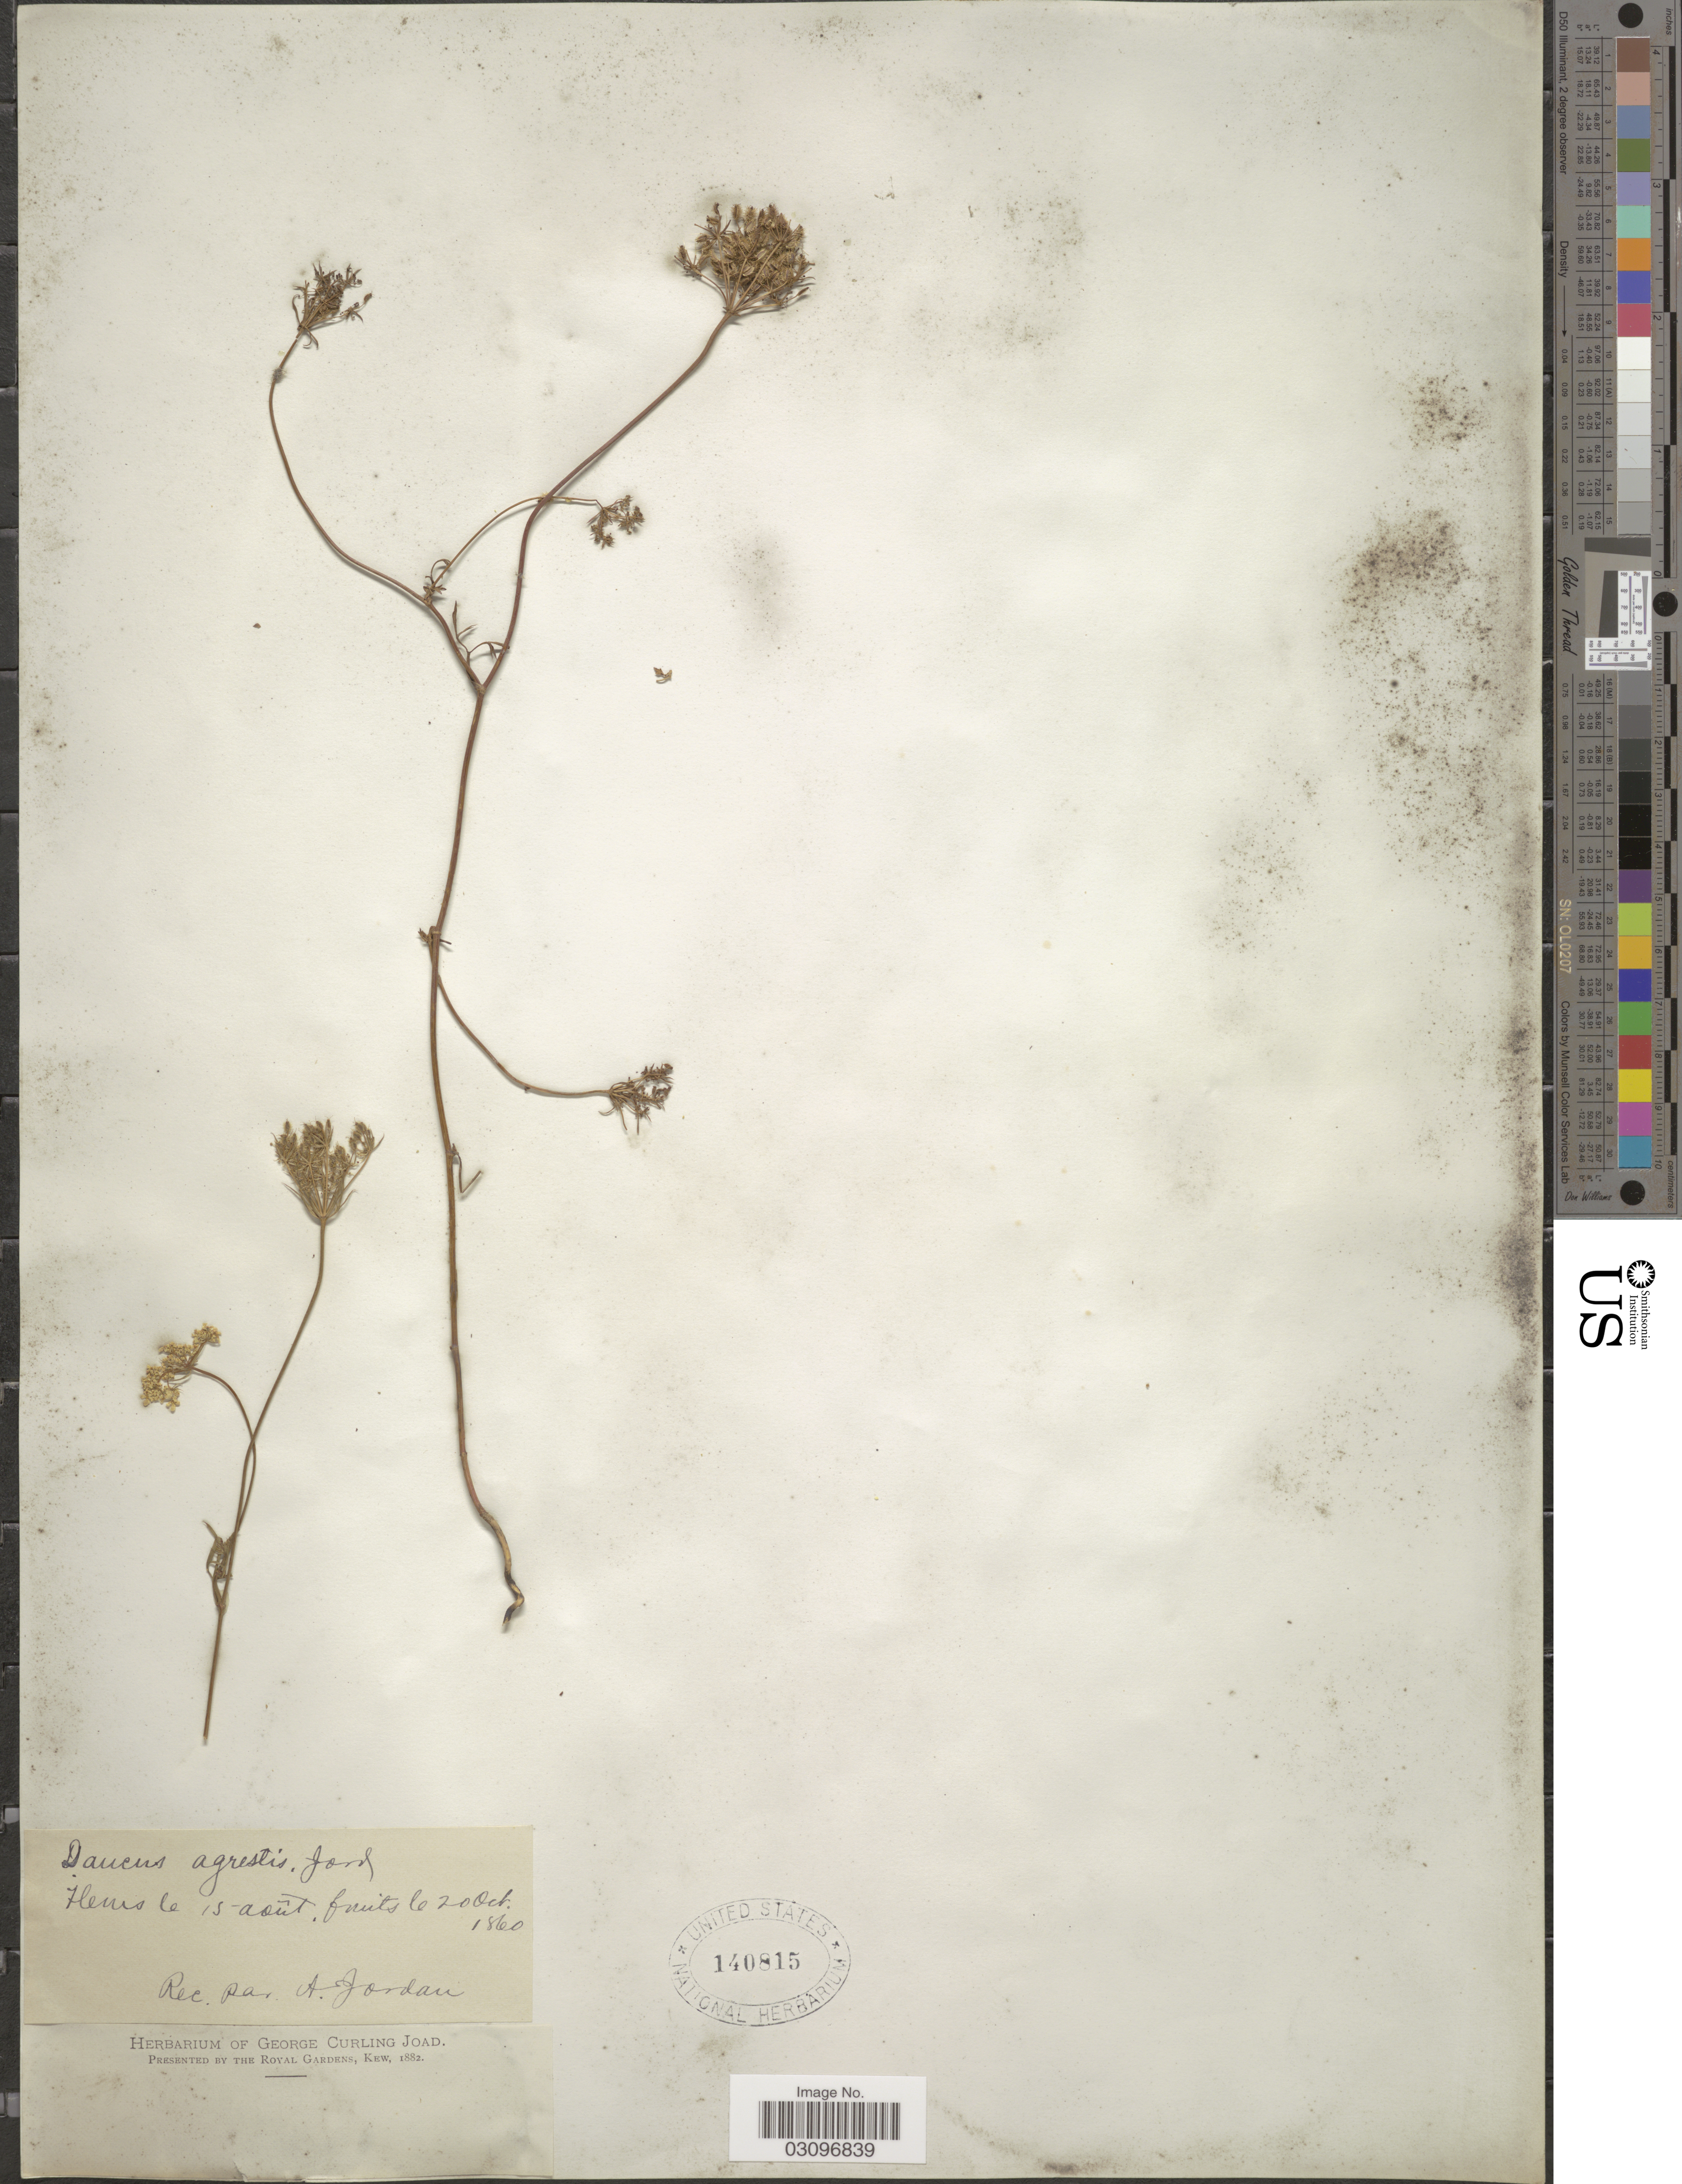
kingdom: Plantae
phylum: Tracheophyta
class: Magnoliopsida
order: Apiales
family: Apiaceae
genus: Daucus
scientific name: Daucus agrestis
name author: Raf.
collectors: A. Jordan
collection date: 1860-08-15/1860-10-20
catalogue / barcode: US 140815